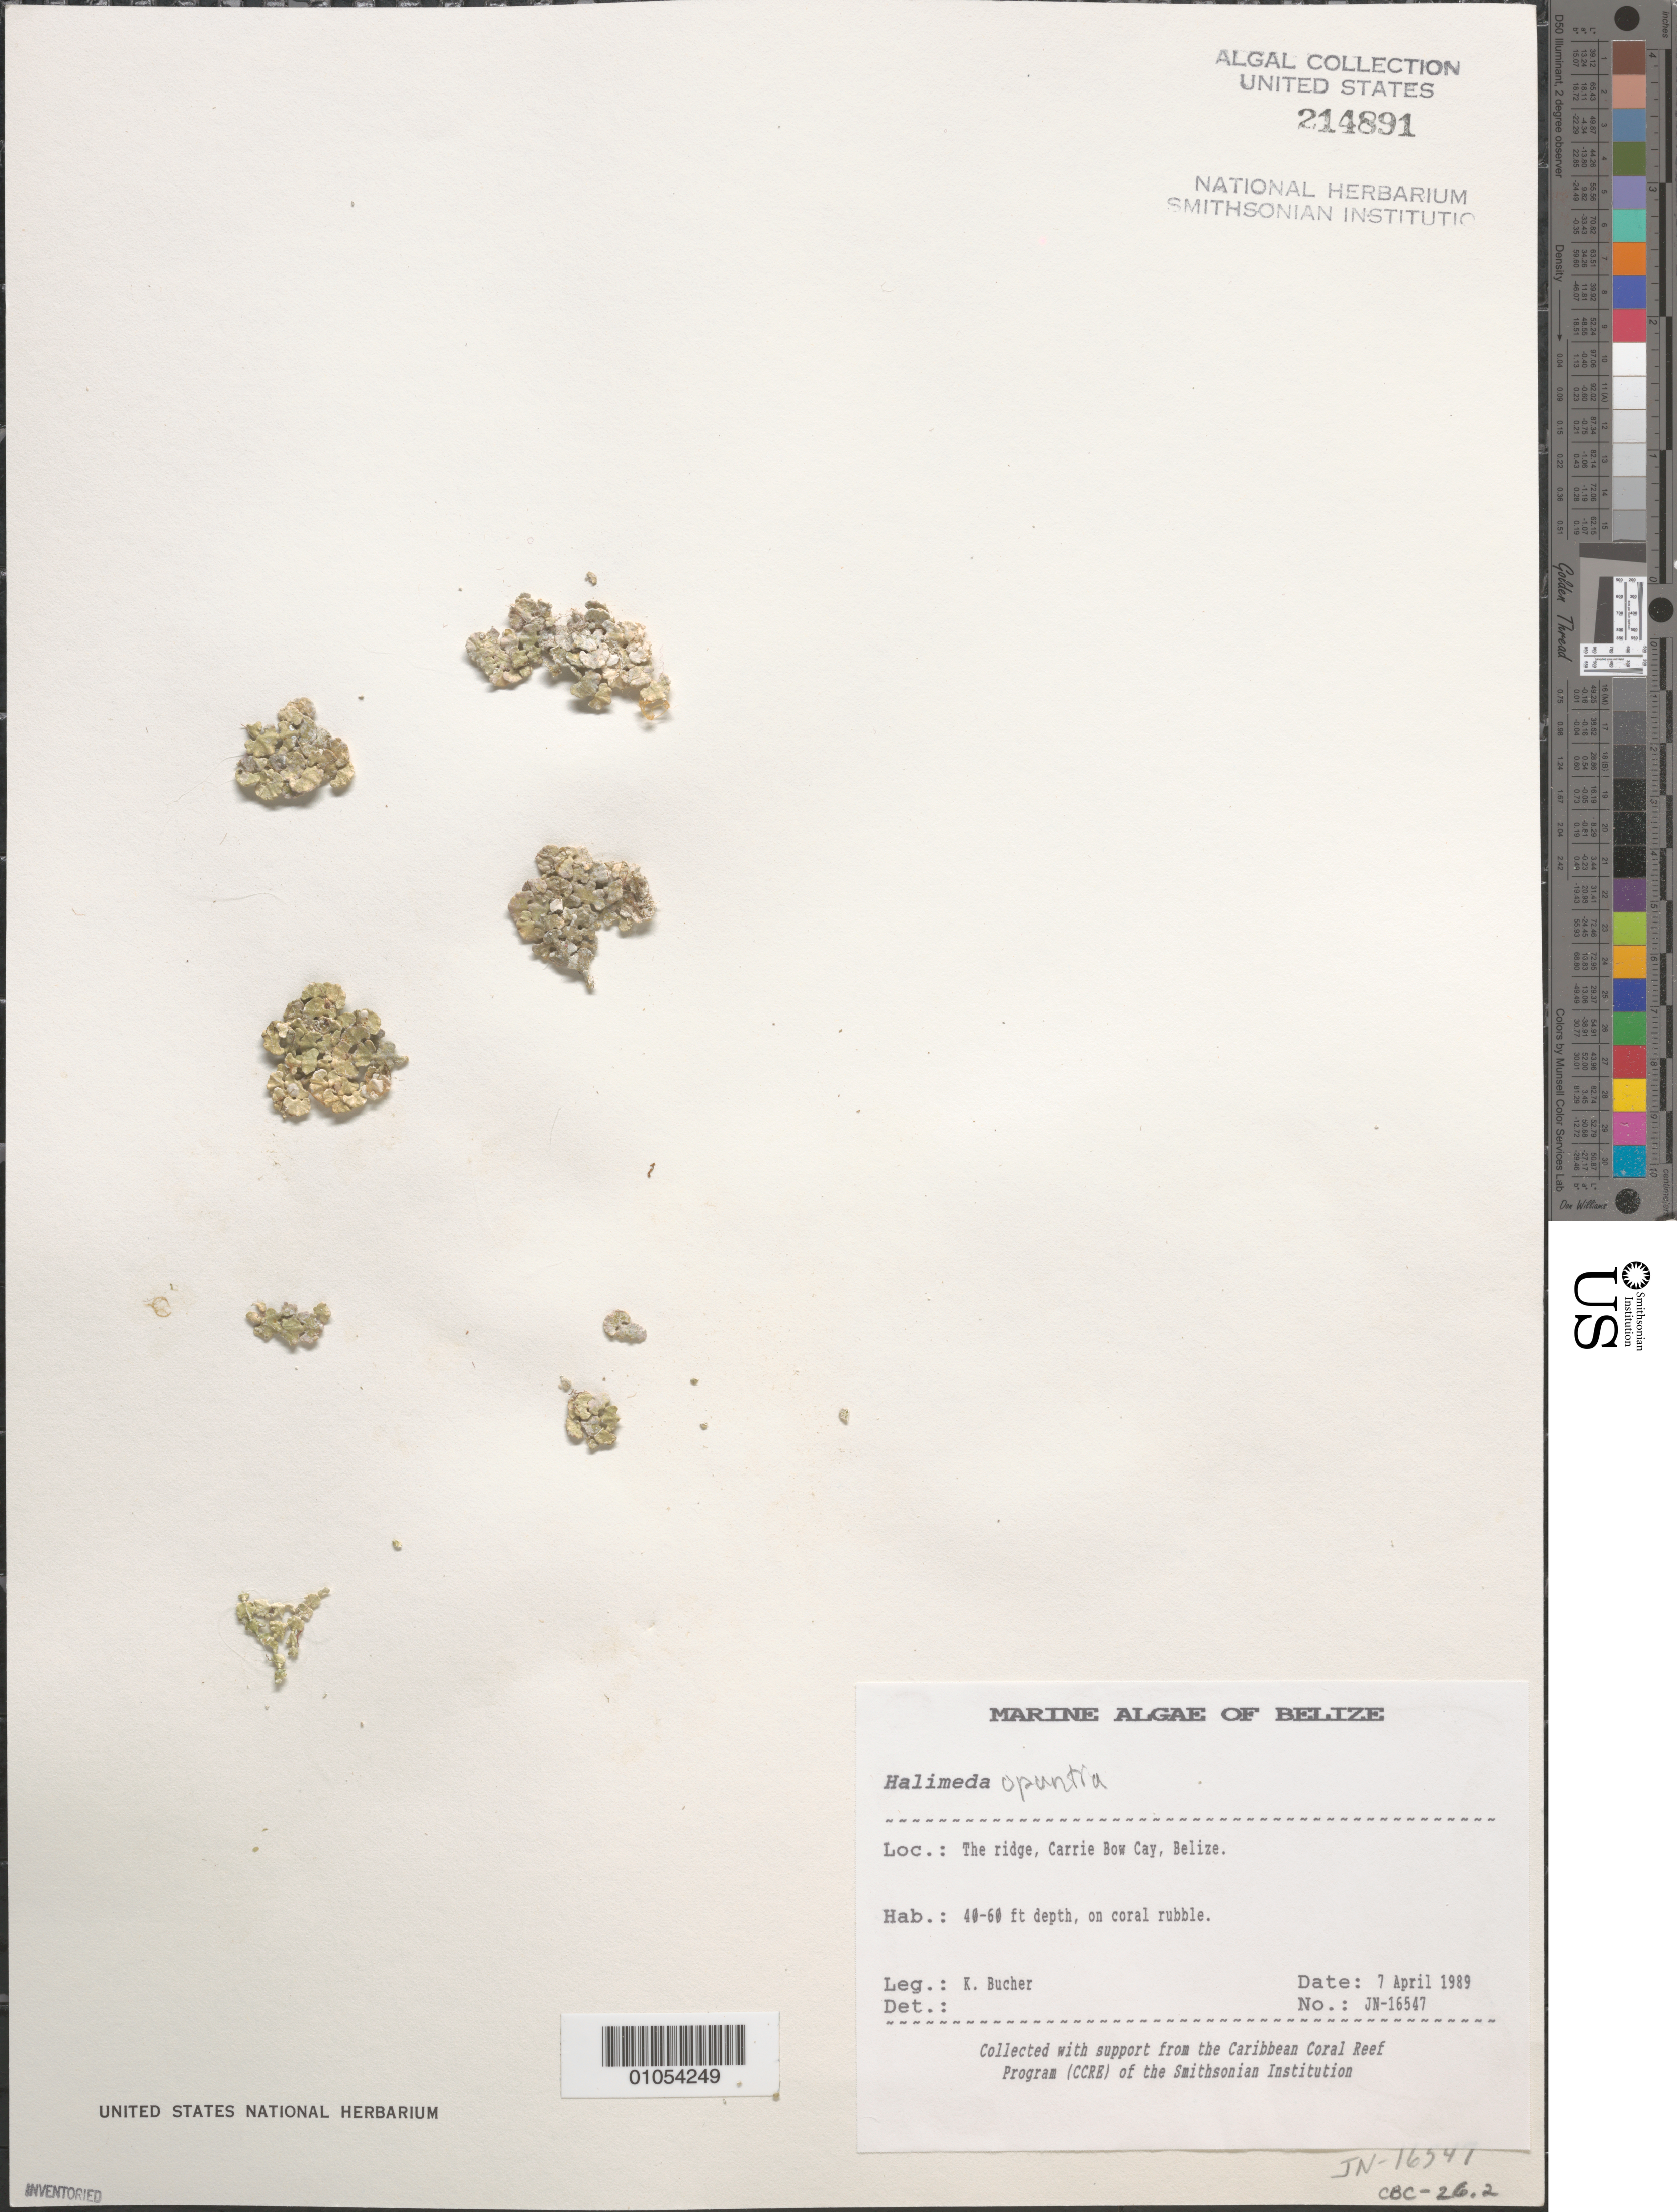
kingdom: Plantae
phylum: Chlorophyta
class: Ulvophyceae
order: Bryopsidales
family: Halimedaceae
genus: Halimeda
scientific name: Halimeda opuntia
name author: (L.) J.V.Lamouroux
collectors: K. E. Bucher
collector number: JN-16547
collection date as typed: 07 Apr 1989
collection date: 1989-04-07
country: Belize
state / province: Stann Creek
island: Carrie Bow Cay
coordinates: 16 48'N, 88 05'W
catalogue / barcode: US 214891